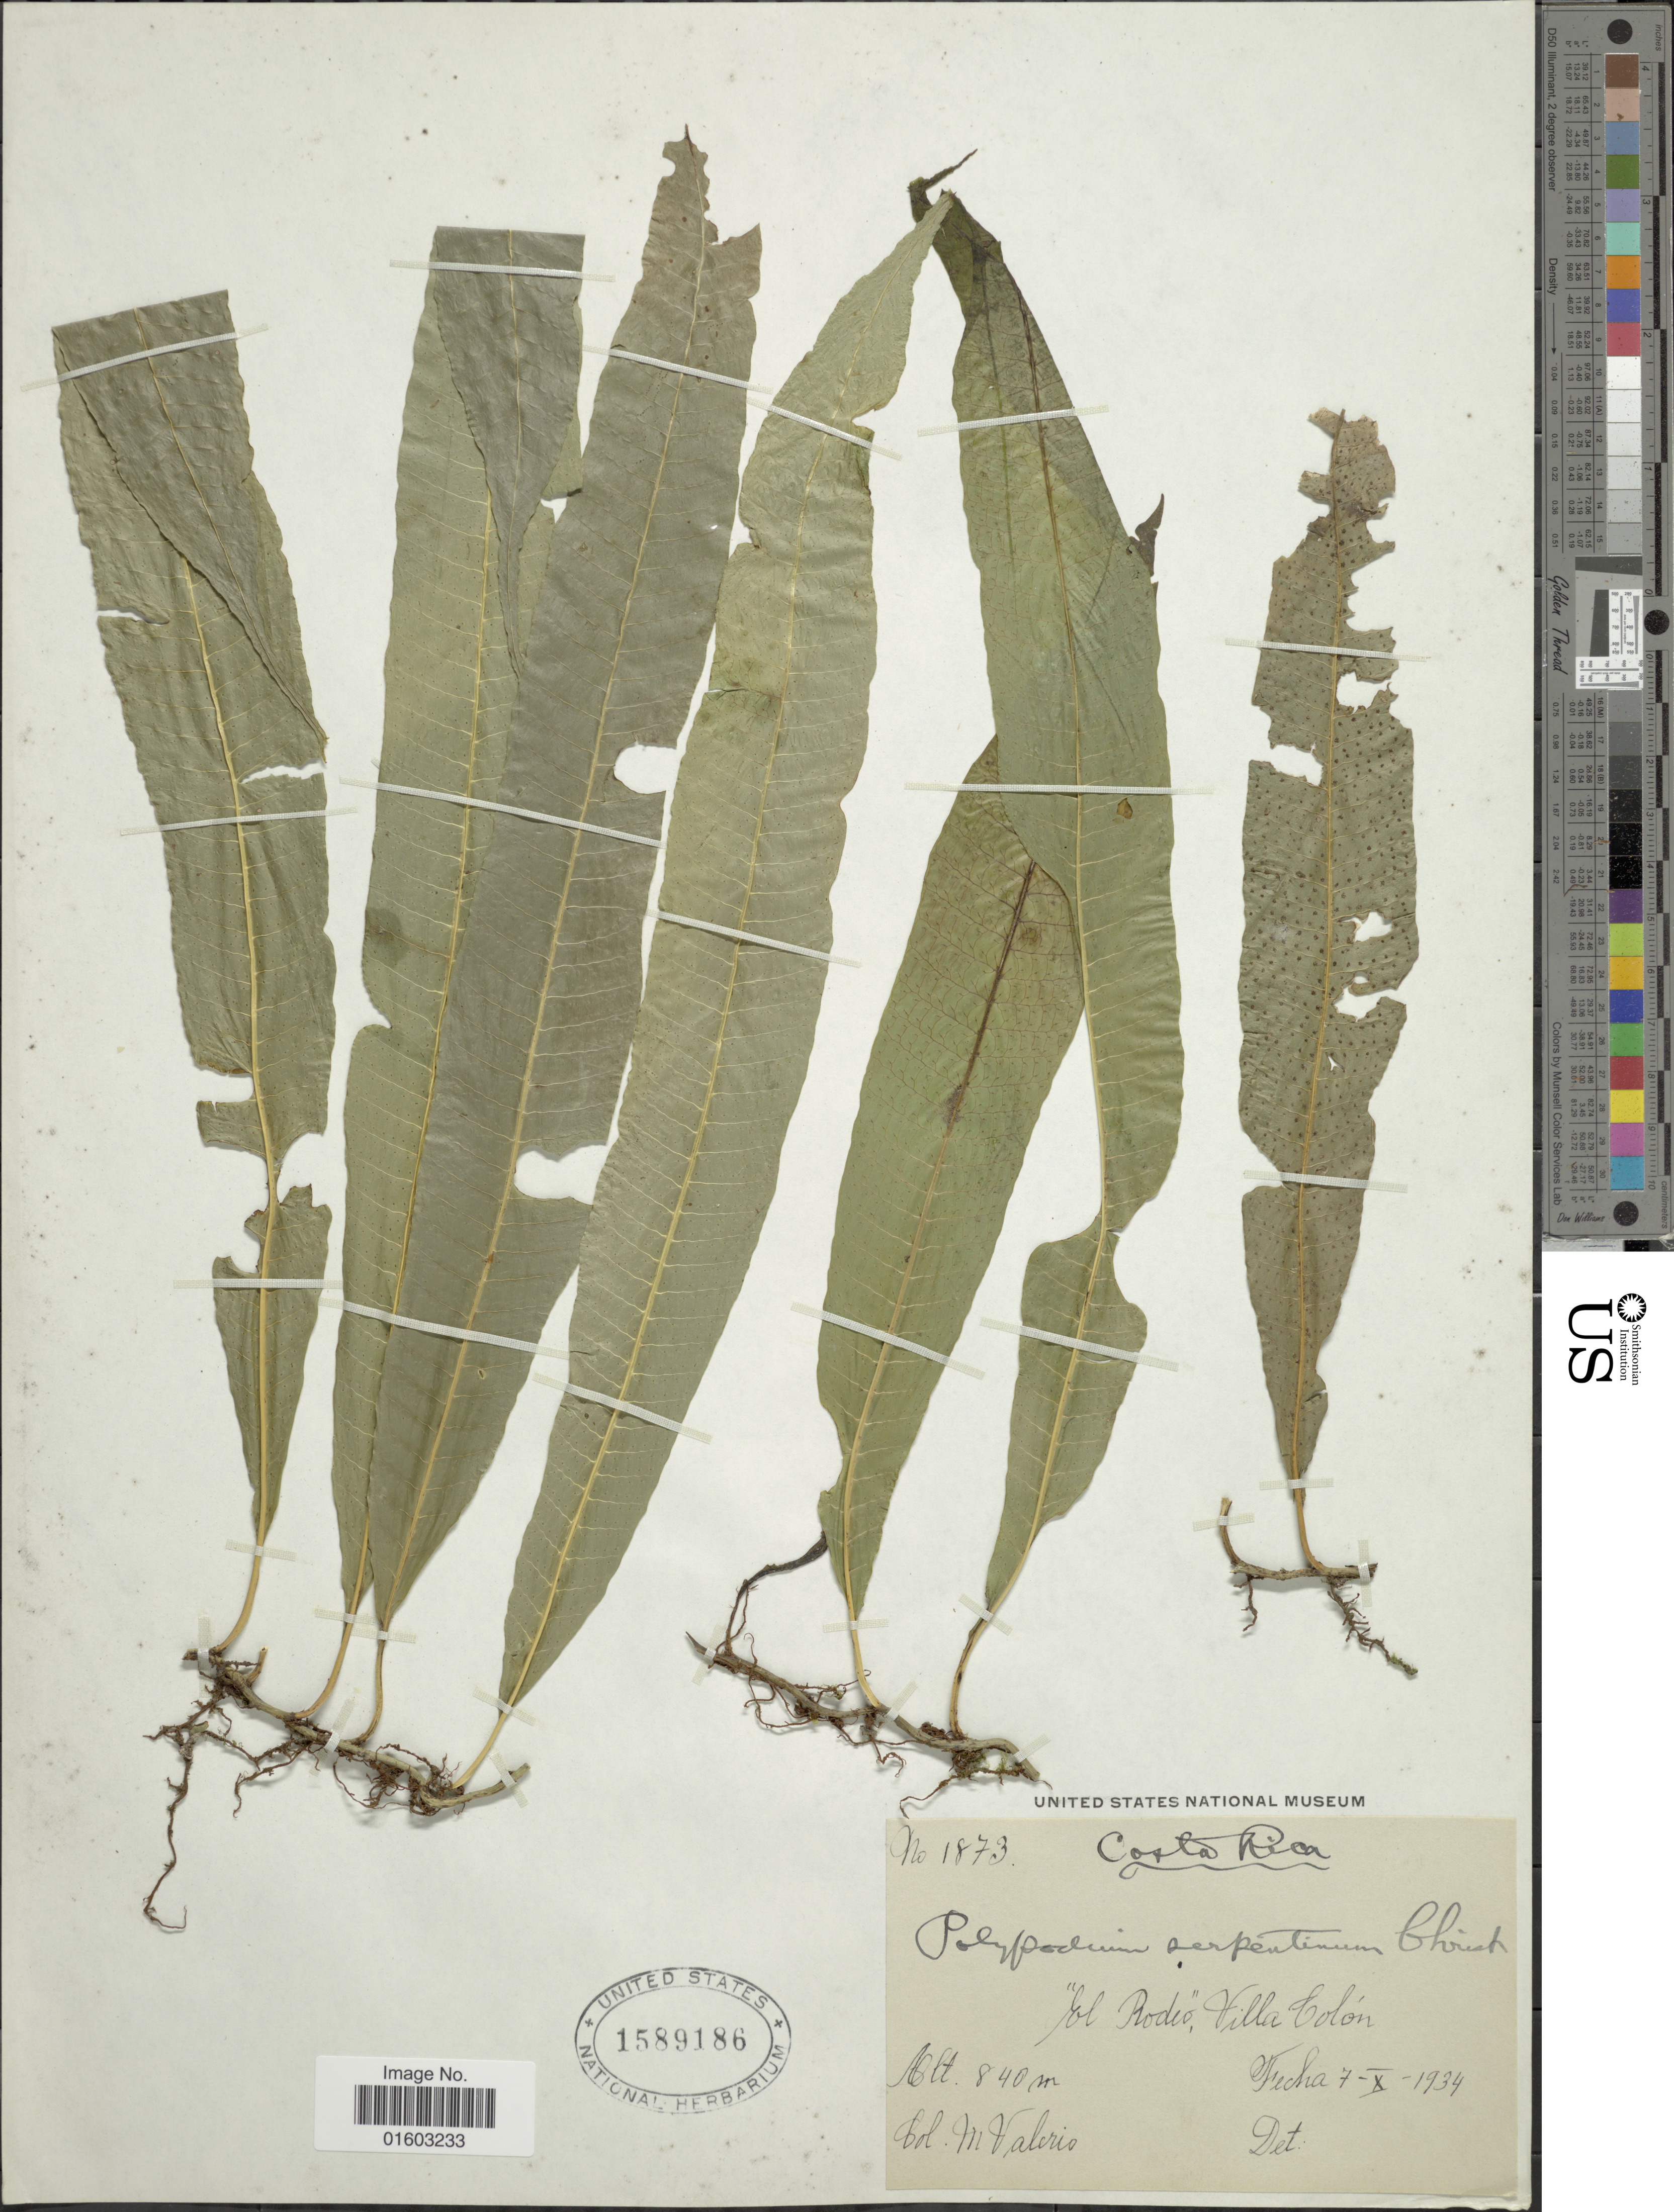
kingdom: Plantae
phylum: Tracheophyta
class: Polypodiopsida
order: Polypodiales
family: Polypodiaceae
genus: Campyloneurum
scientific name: Campyloneurum serpentinum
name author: (Christ) Ching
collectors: M. Valerio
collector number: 1873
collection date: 1934-10-07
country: Costa Rica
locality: El Rodio, Villa Colon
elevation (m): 840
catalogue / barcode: US 1589186